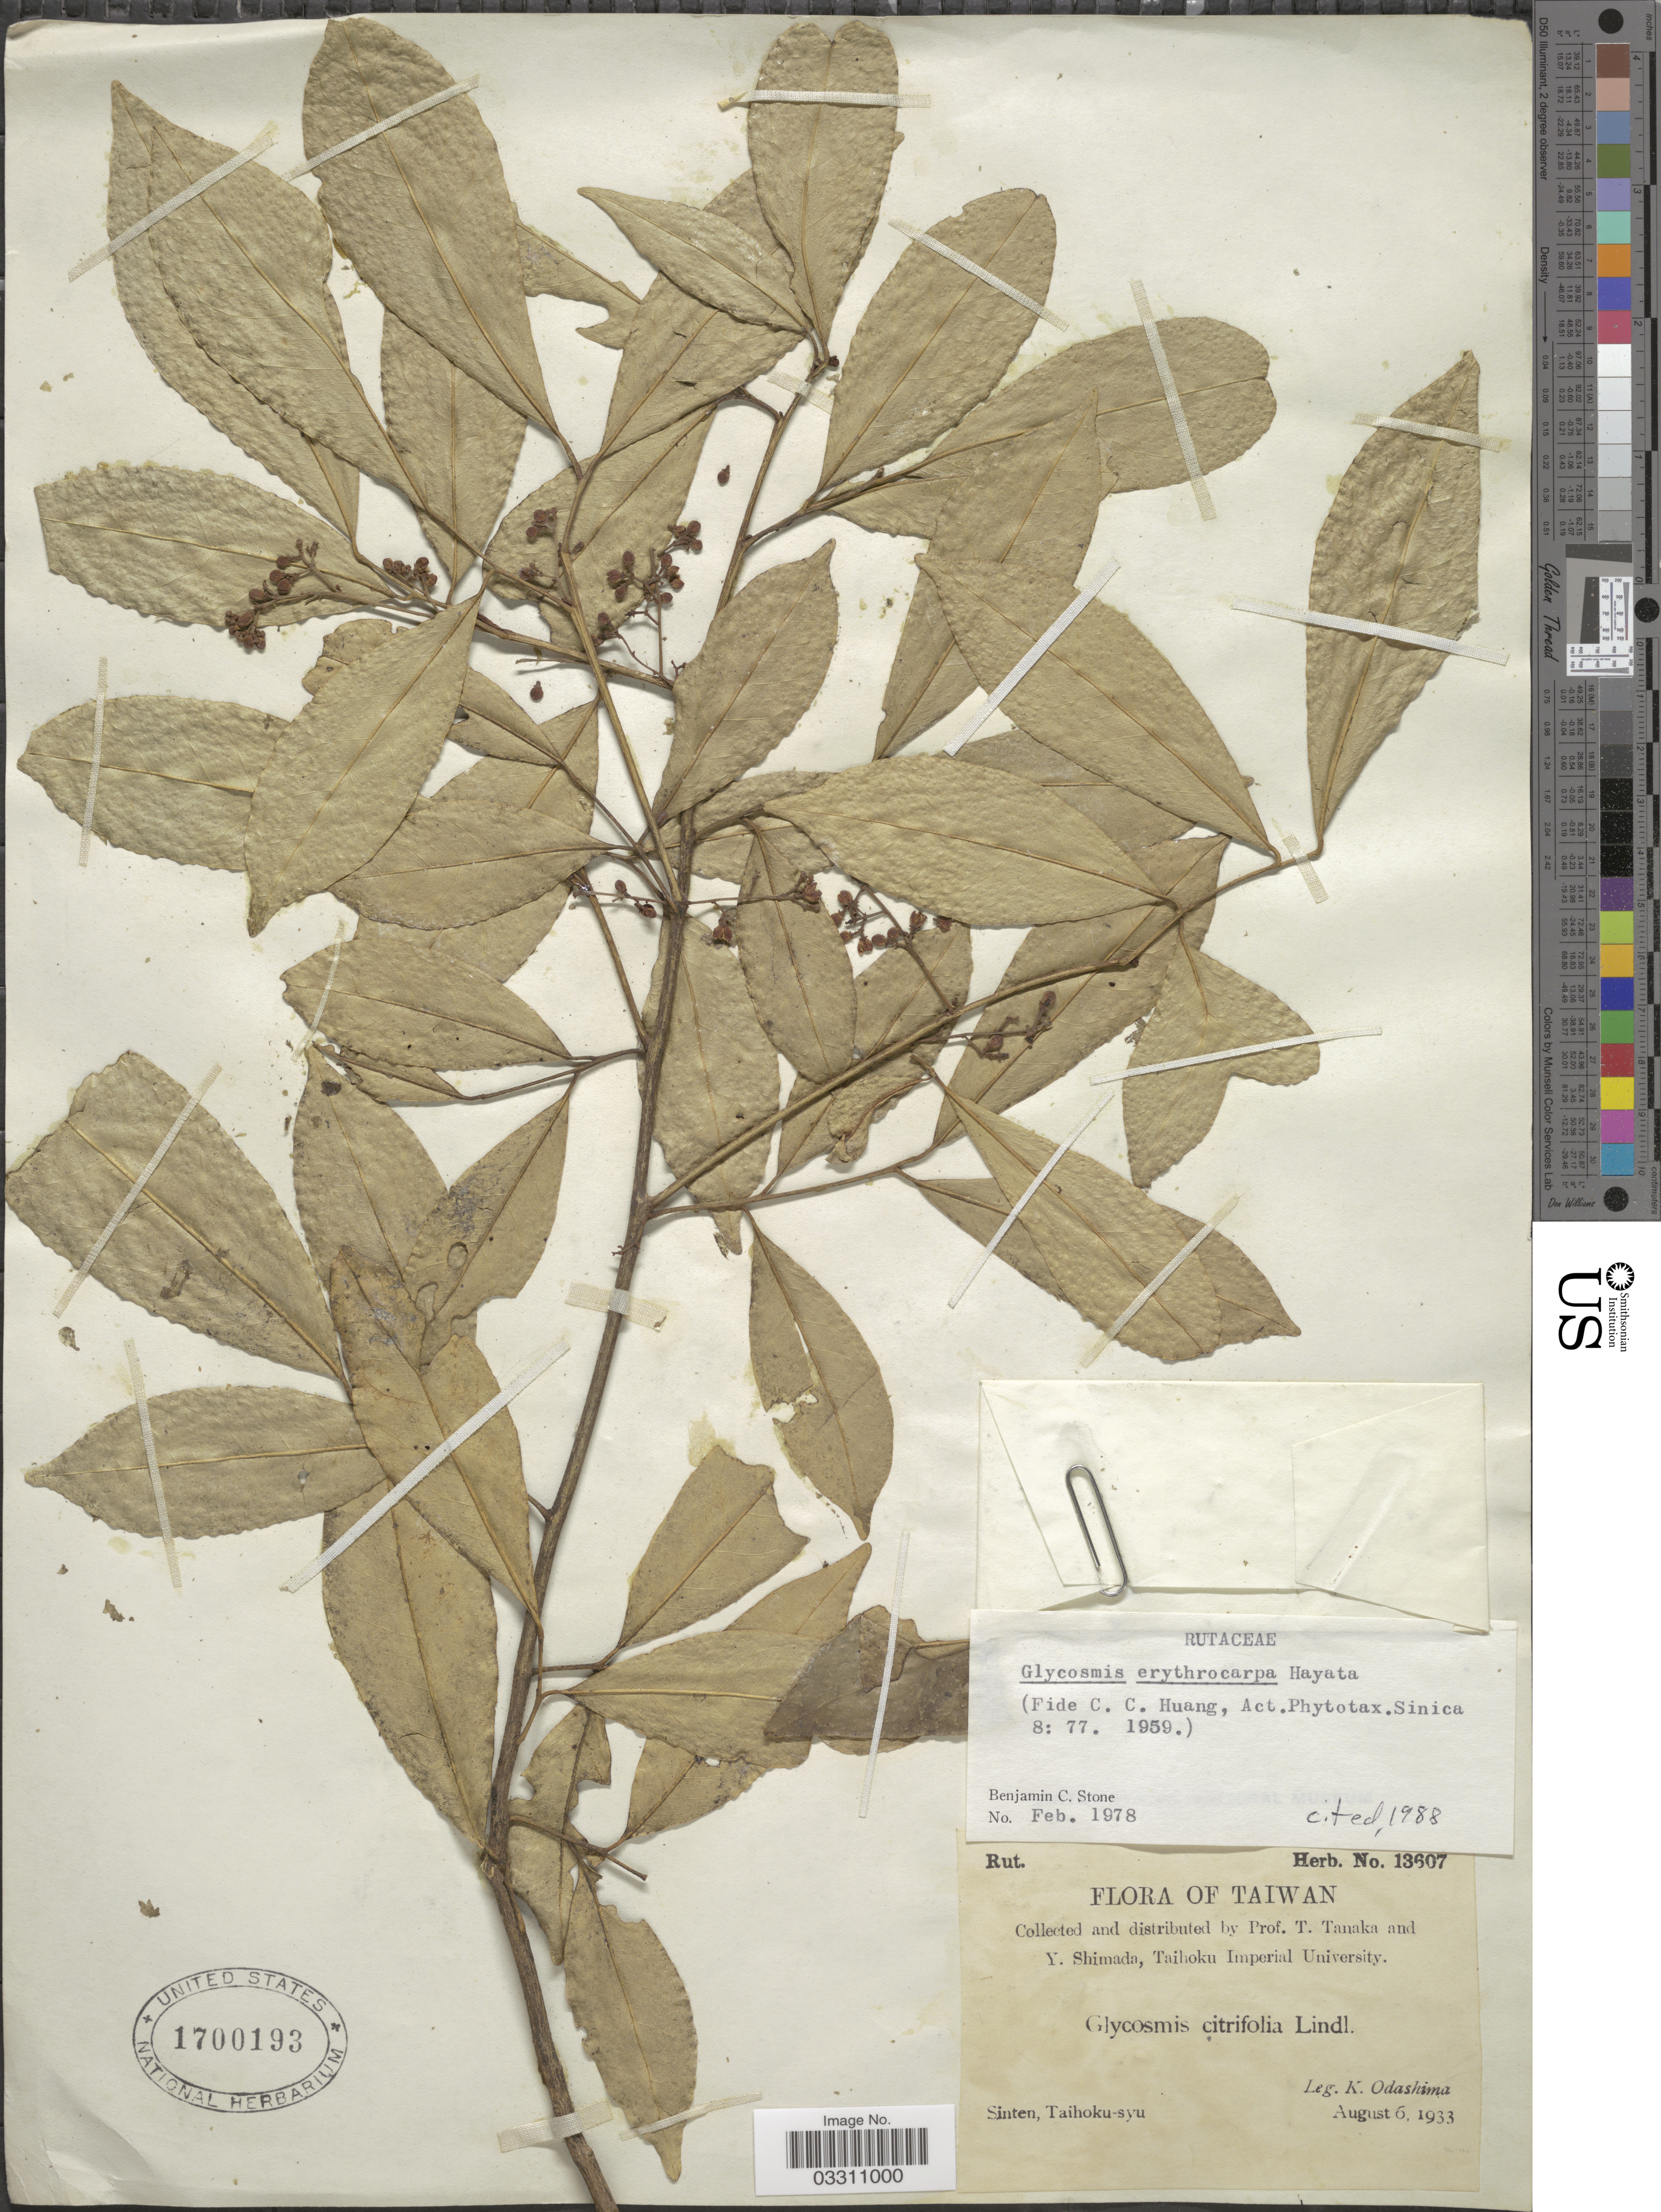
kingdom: Plantae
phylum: Tracheophyta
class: Magnoliopsida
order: Sapindales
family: Rutaceae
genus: Glycosmis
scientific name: Glycosmis erythrocarpa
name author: (Hayata) Hayata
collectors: K. Odashima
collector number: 13607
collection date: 1933-08-06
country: Taiwan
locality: Sinten, Taihoku-syu.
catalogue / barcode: US 1700193